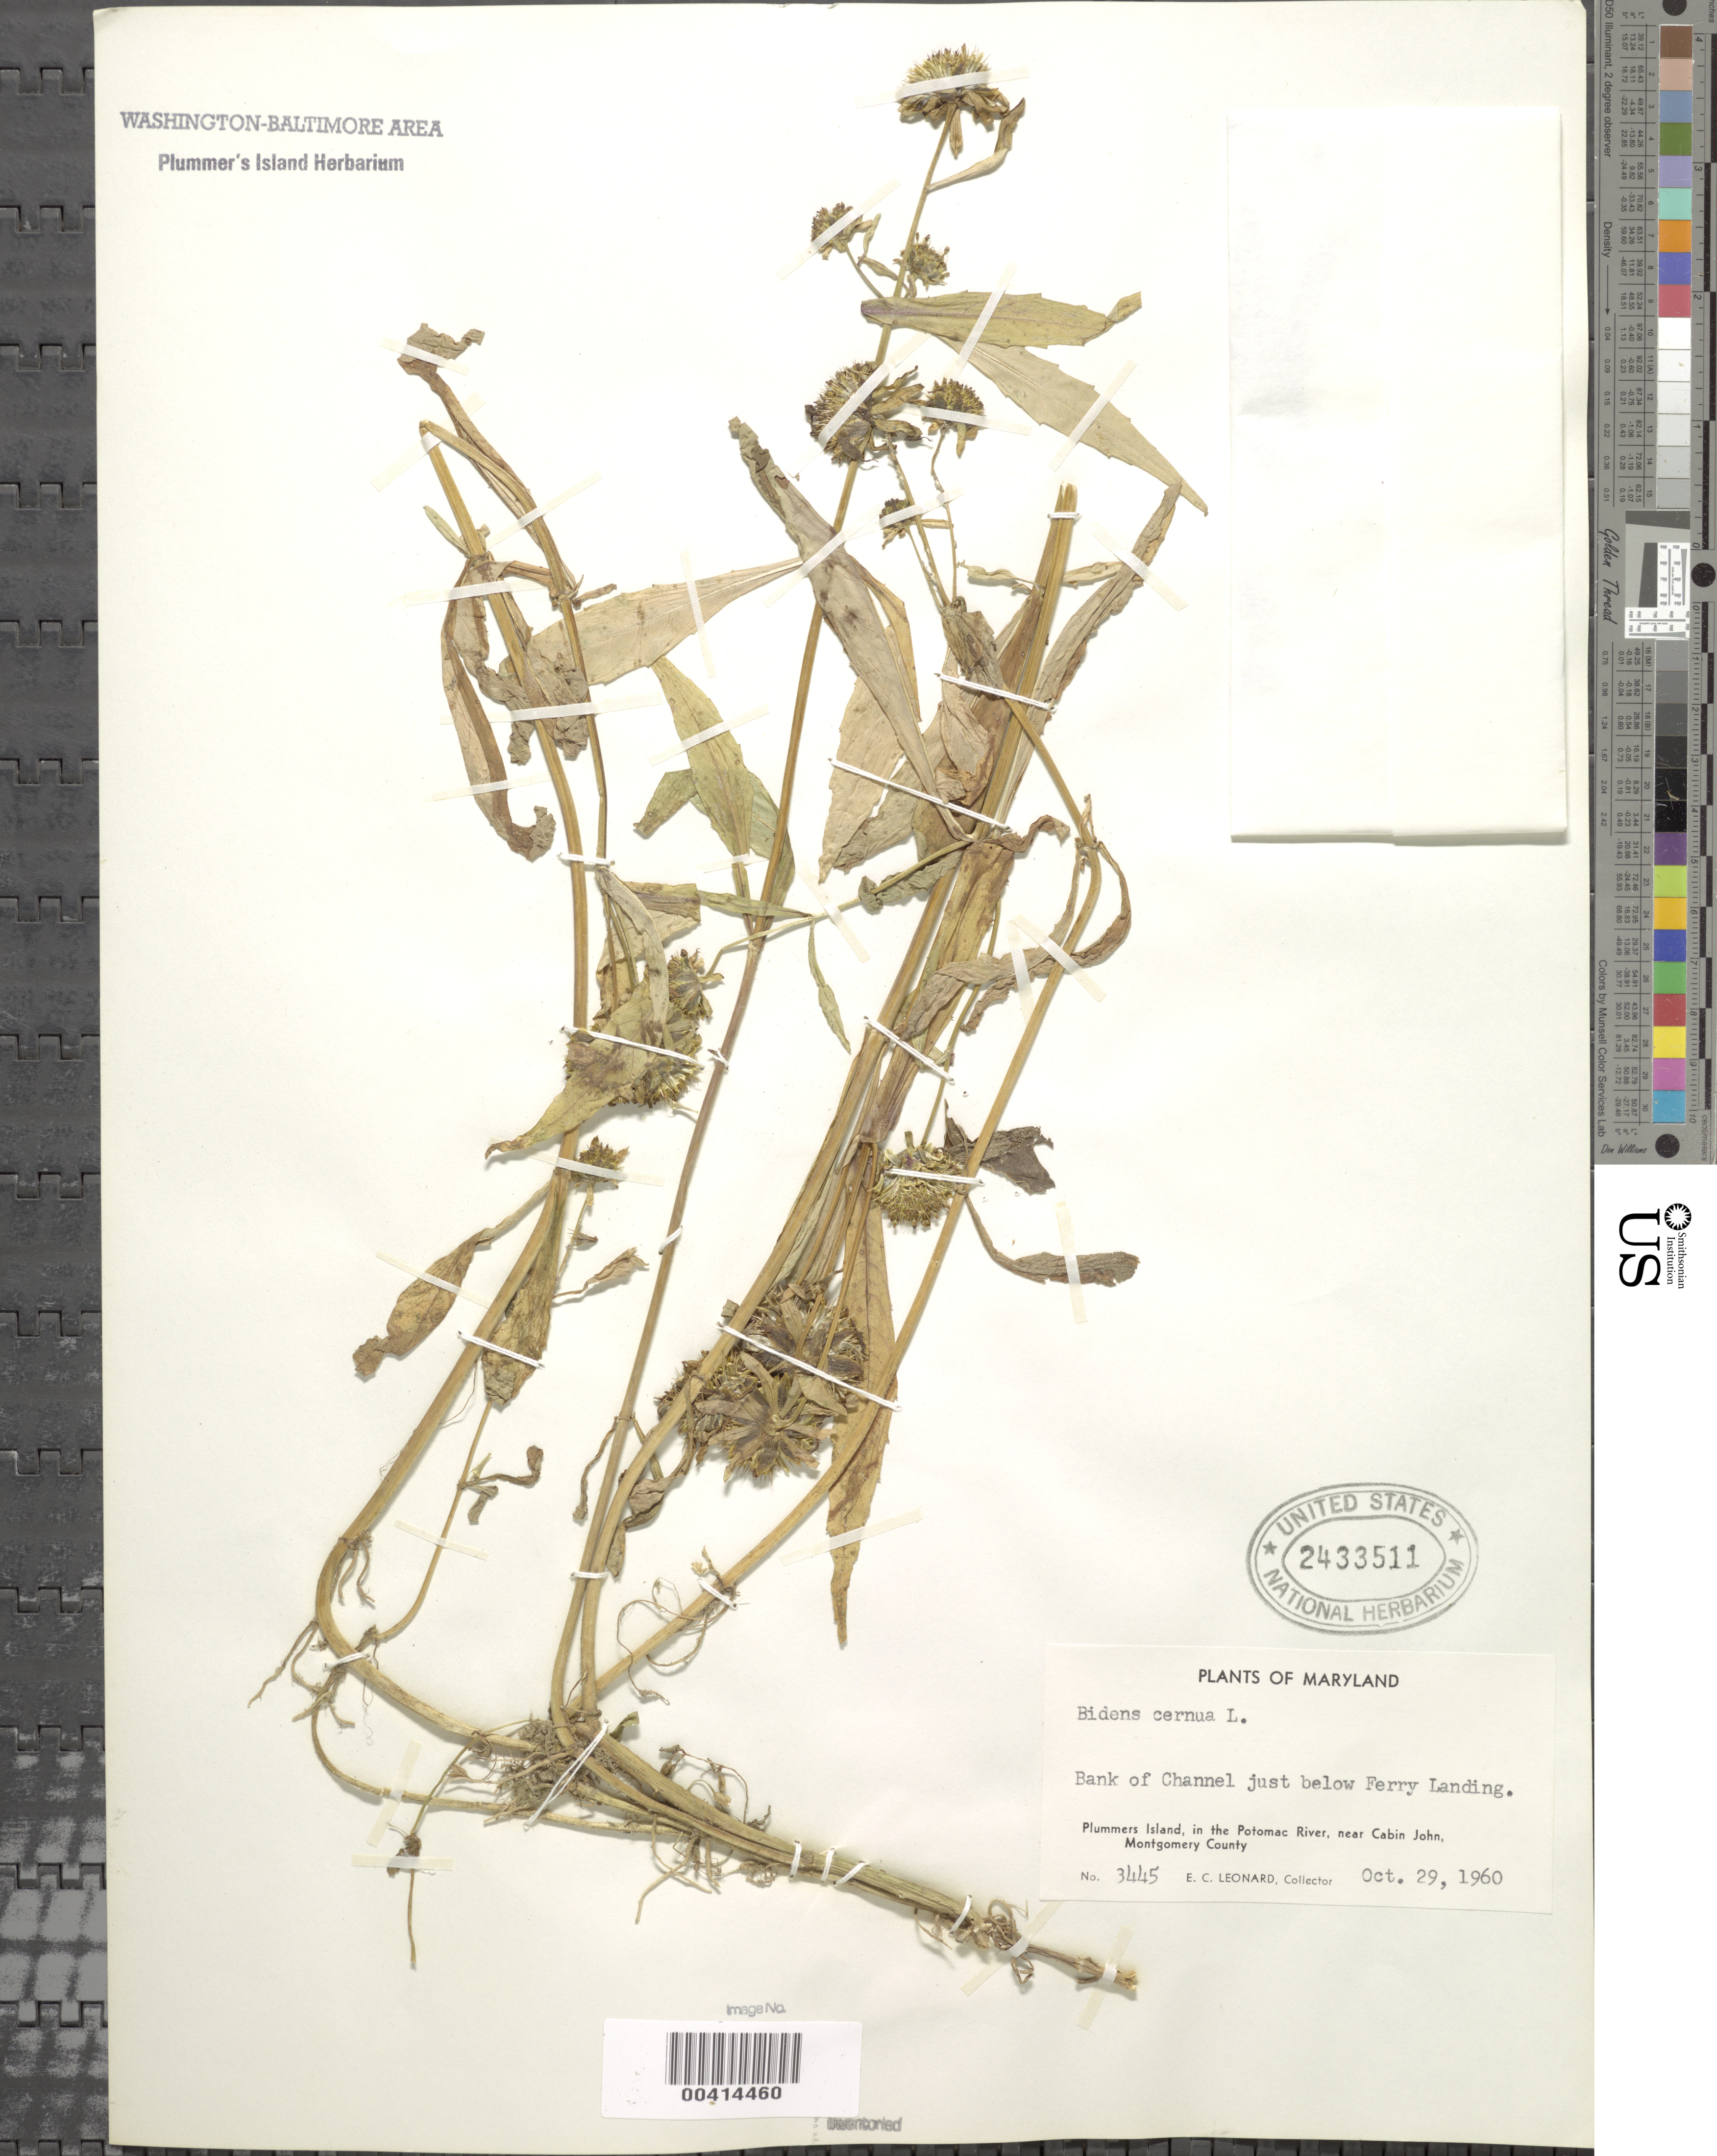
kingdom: Plantae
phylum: Tracheophyta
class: Magnoliopsida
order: Asterales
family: Asteraceae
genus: Bidens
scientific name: Bidens cernua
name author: L.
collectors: E. C. Leonard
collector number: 3445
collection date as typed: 29 Oct 1960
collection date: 1960-10-29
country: United States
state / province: Maryland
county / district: Montgomery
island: Plummers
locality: Plummer's Island; bank of channel just below Ferry Landing C. & O. Canal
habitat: Bank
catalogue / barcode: US 2433511